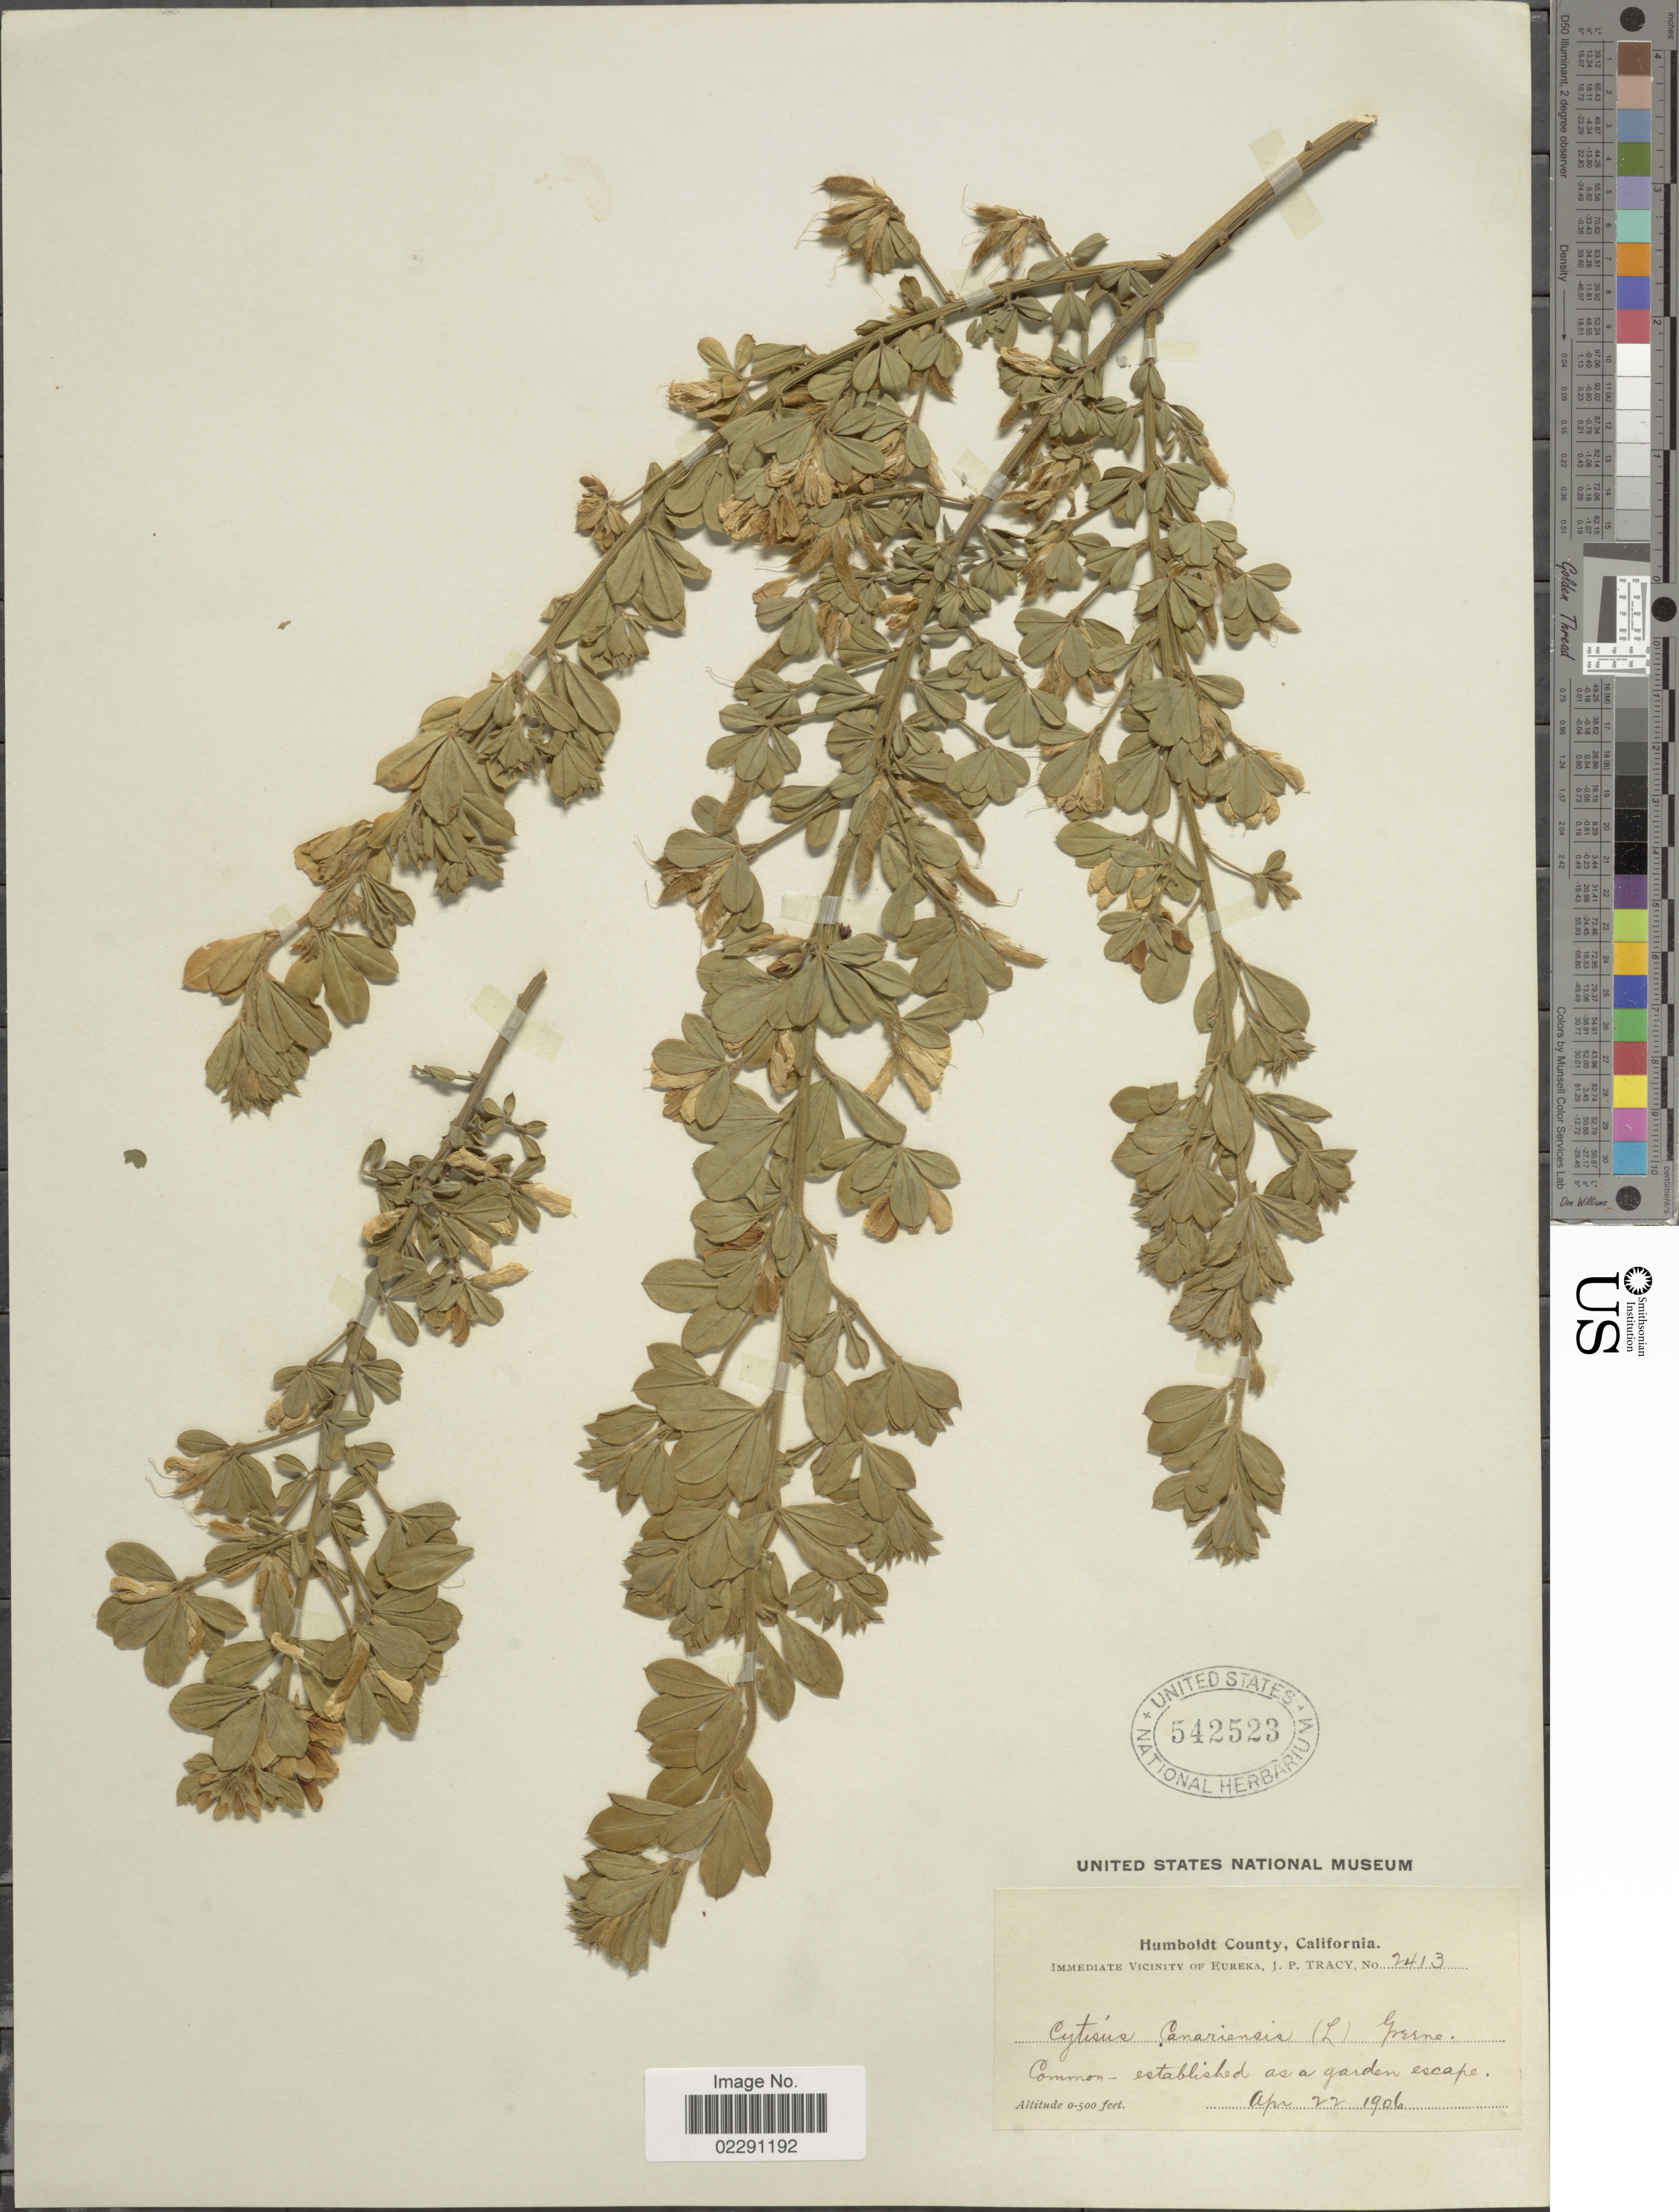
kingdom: Plantae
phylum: Tracheophyta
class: Magnoliopsida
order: Fabales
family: Fabaceae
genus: Genista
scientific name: Genista monspessulana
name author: (L.) L.A.S. Johnson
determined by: Strong, Mark T., (BOT), Smithsonian Institution - National Museum of Natural History (UNITED STATES)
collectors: J. Tracy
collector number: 2413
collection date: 1906-04-22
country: United States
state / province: California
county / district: Humboldt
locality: Humboldt County, Immediate Vicinity of Eureka, common-established as a garden escape.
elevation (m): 0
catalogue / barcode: US 542523